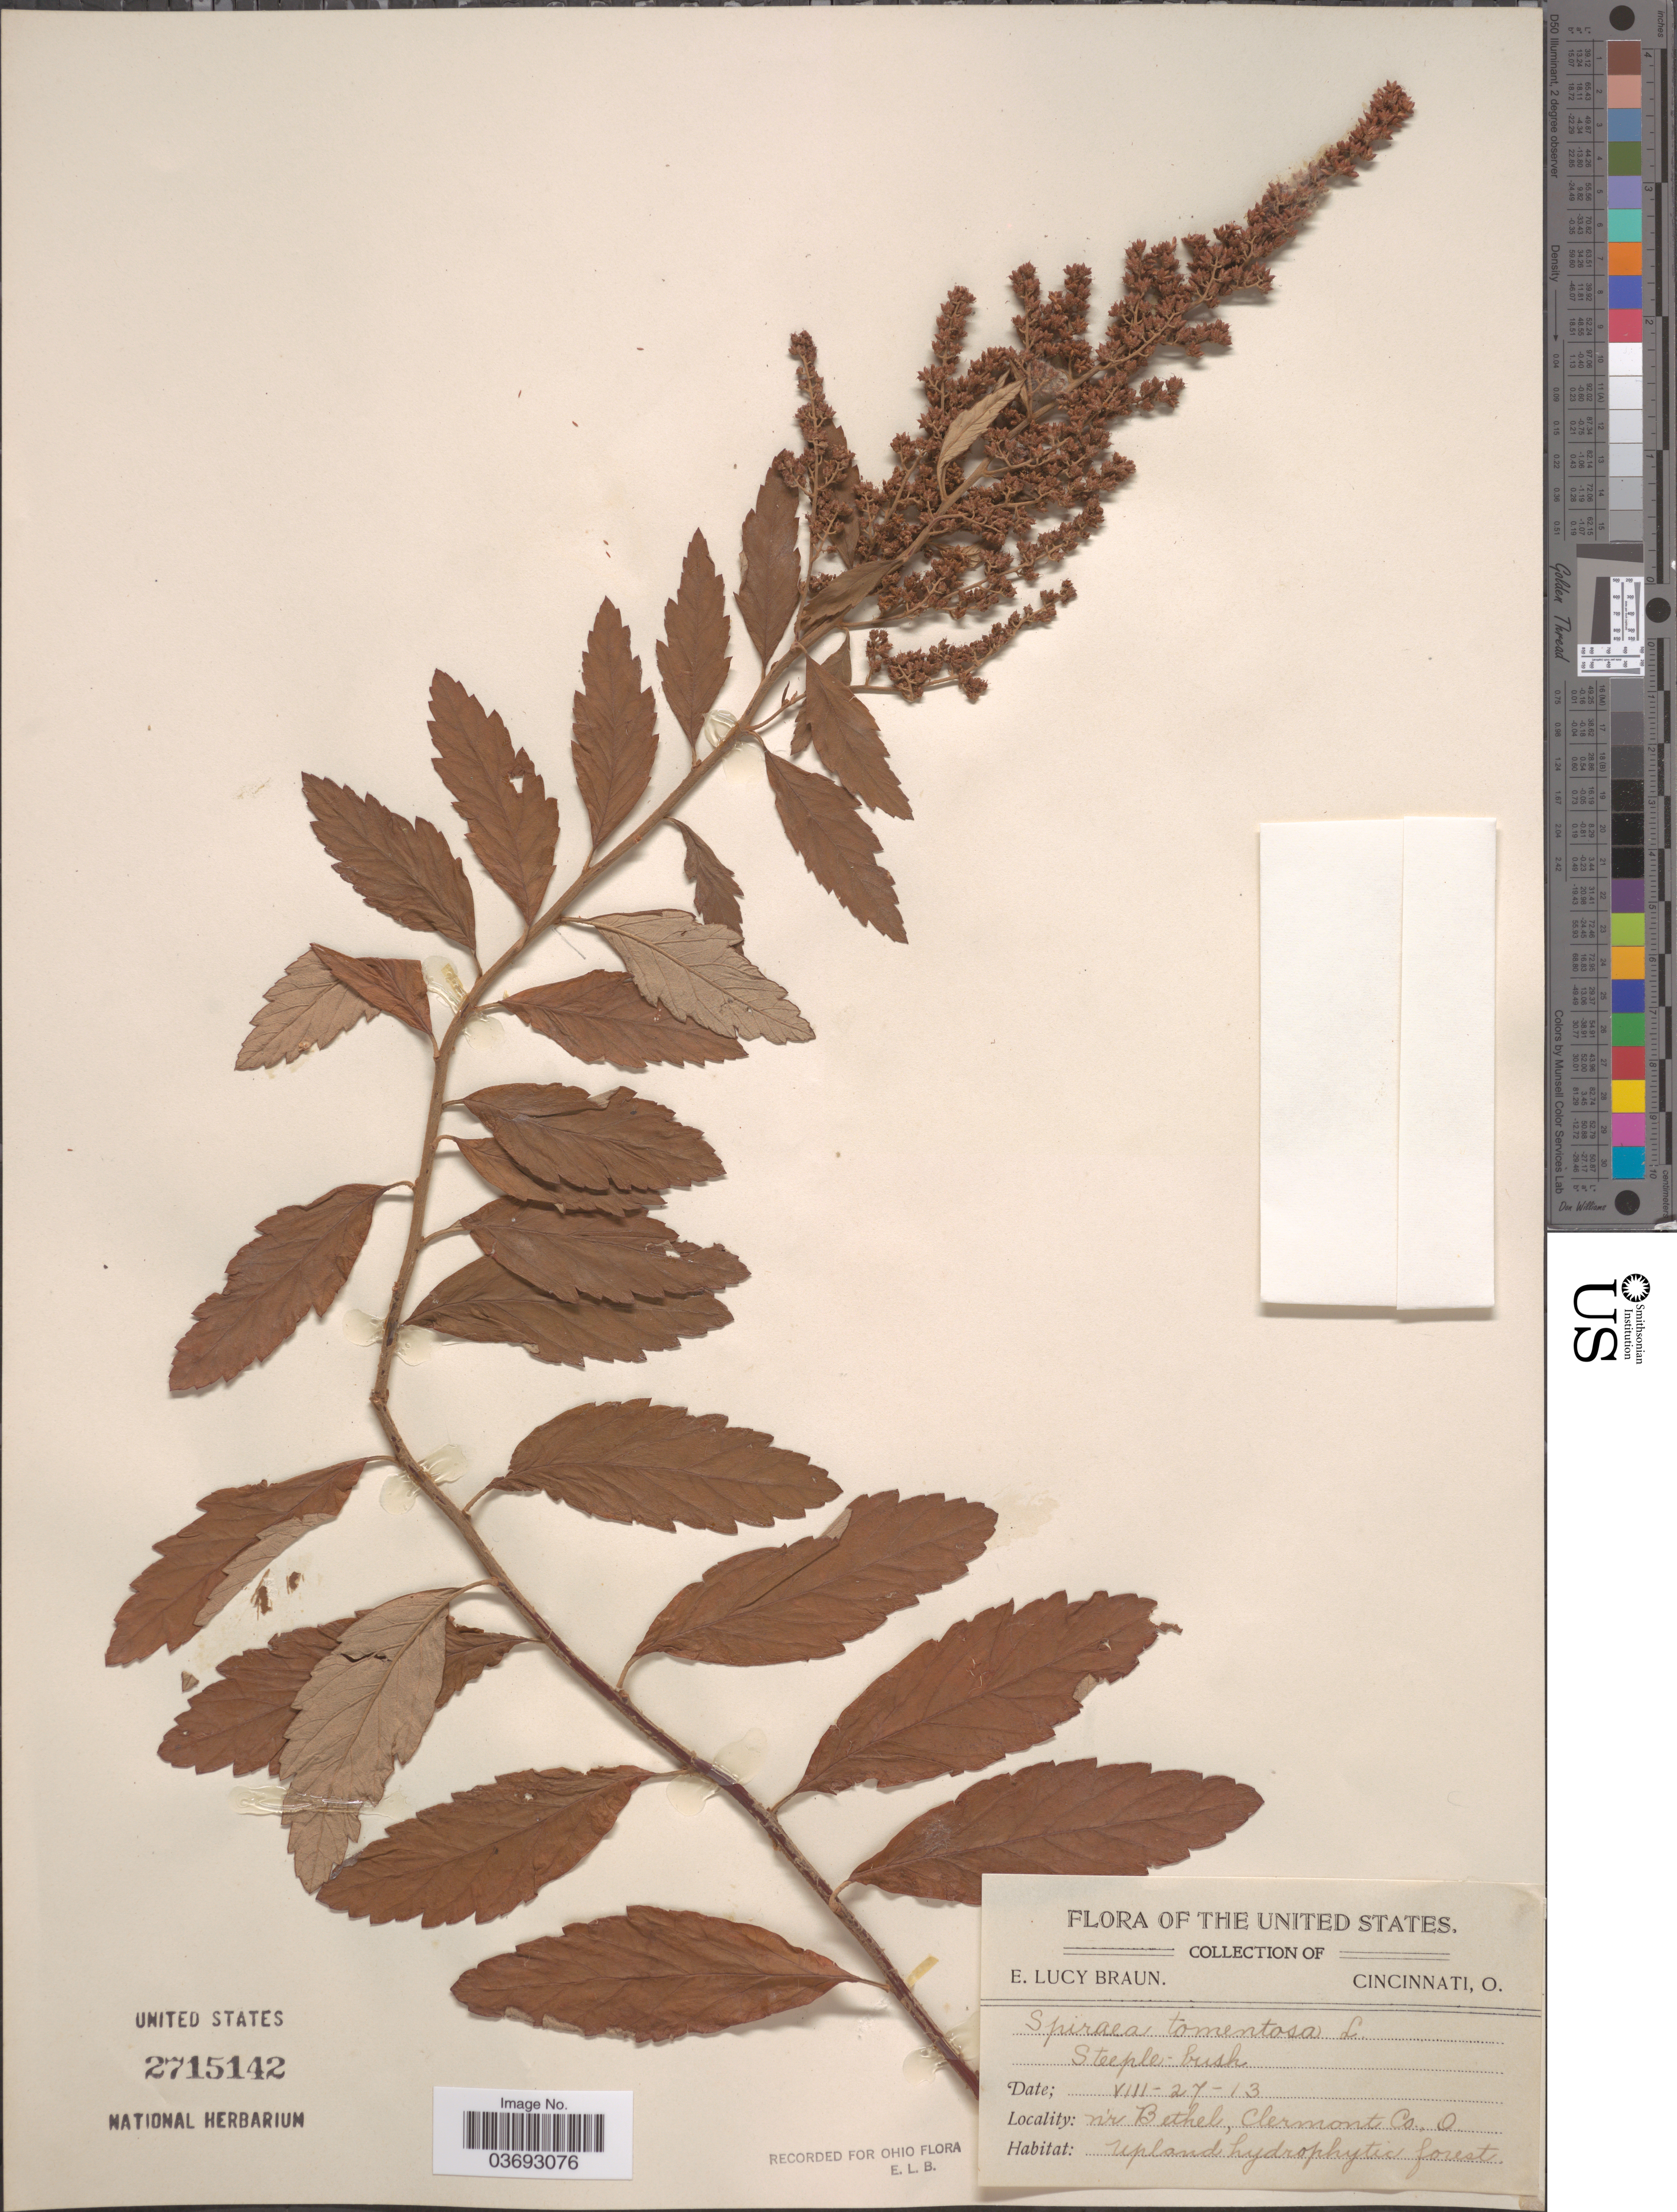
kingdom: Plantae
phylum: Tracheophyta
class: Magnoliopsida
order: Rosales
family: Rosaceae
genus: Spiraea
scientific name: Spiraea tomentosa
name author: L.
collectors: E. L. Braun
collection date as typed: Transcribed d/m/y: 27/8/13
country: United States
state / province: Ohio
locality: N'r Bethel, Clermont Co.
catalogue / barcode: US 2715142